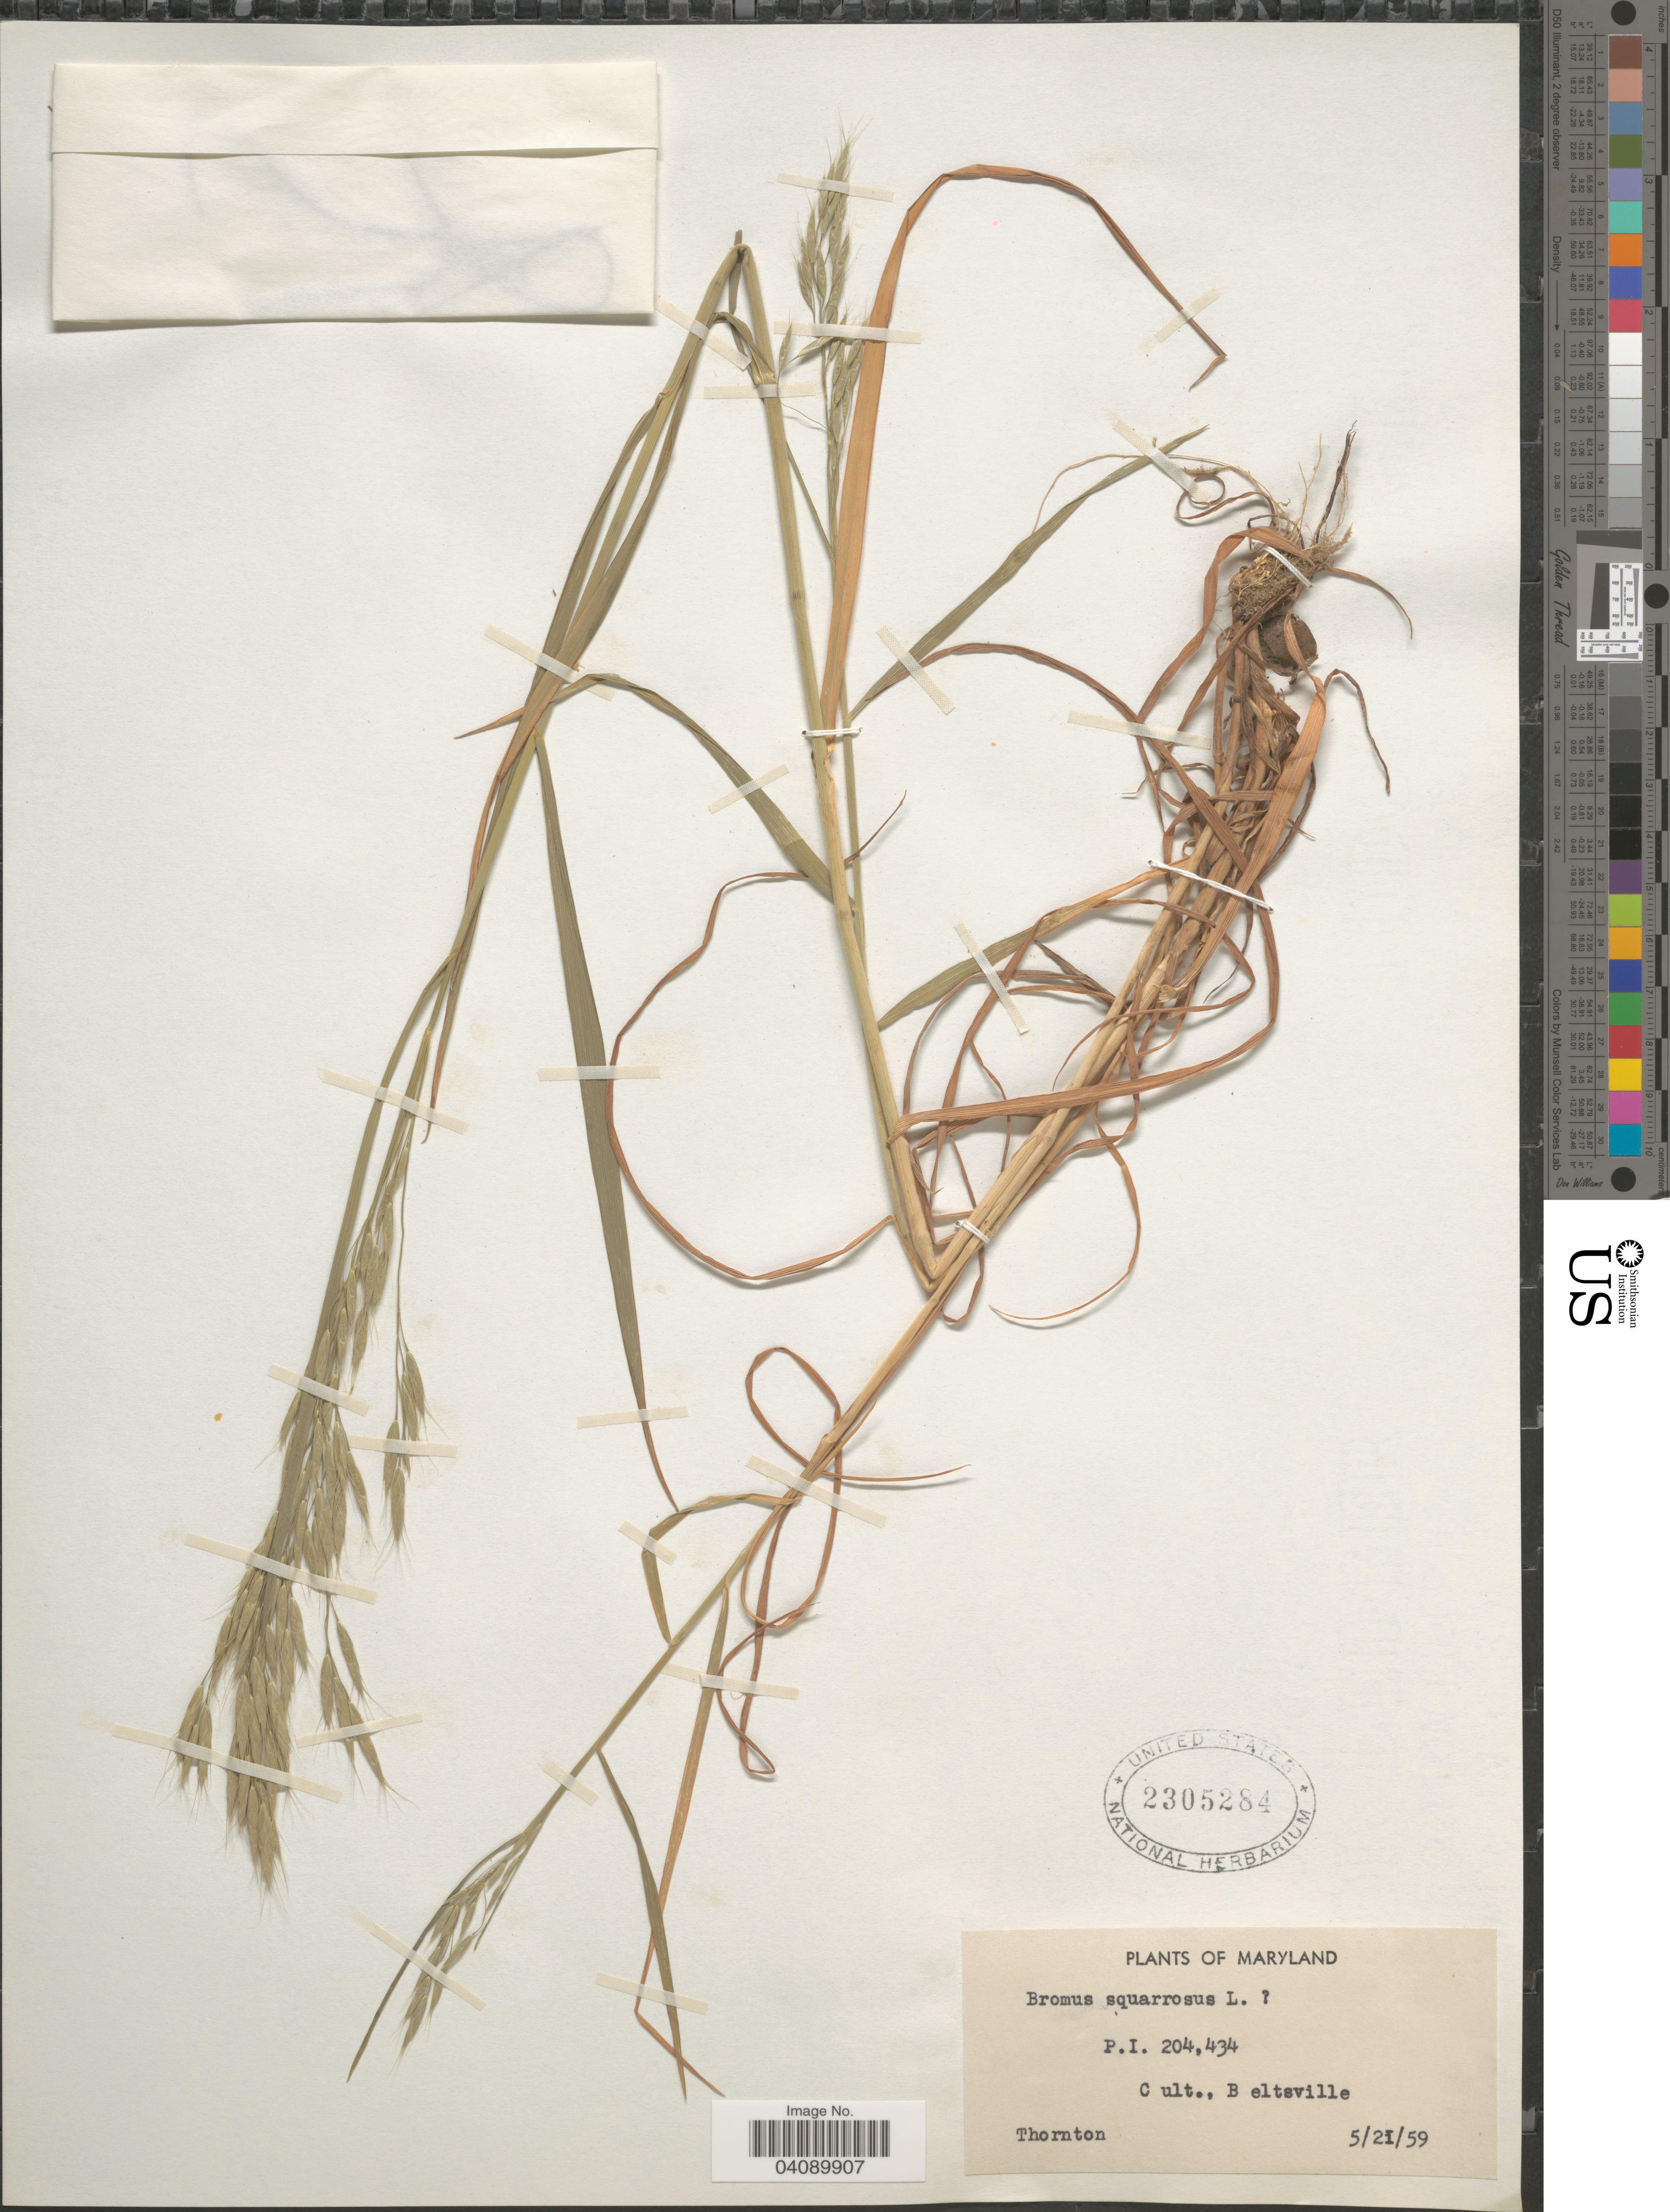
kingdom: Plantae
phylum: Tracheophyta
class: Liliopsida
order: Poales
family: Poaceae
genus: Bromus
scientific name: Bromus squarrosus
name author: L.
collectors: Thornton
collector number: P.I. 204434?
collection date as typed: Transcribed d/m/y: 21/5/59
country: United States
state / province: Maryland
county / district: Prince George's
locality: Cult., Beltsville.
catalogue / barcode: US 2305284